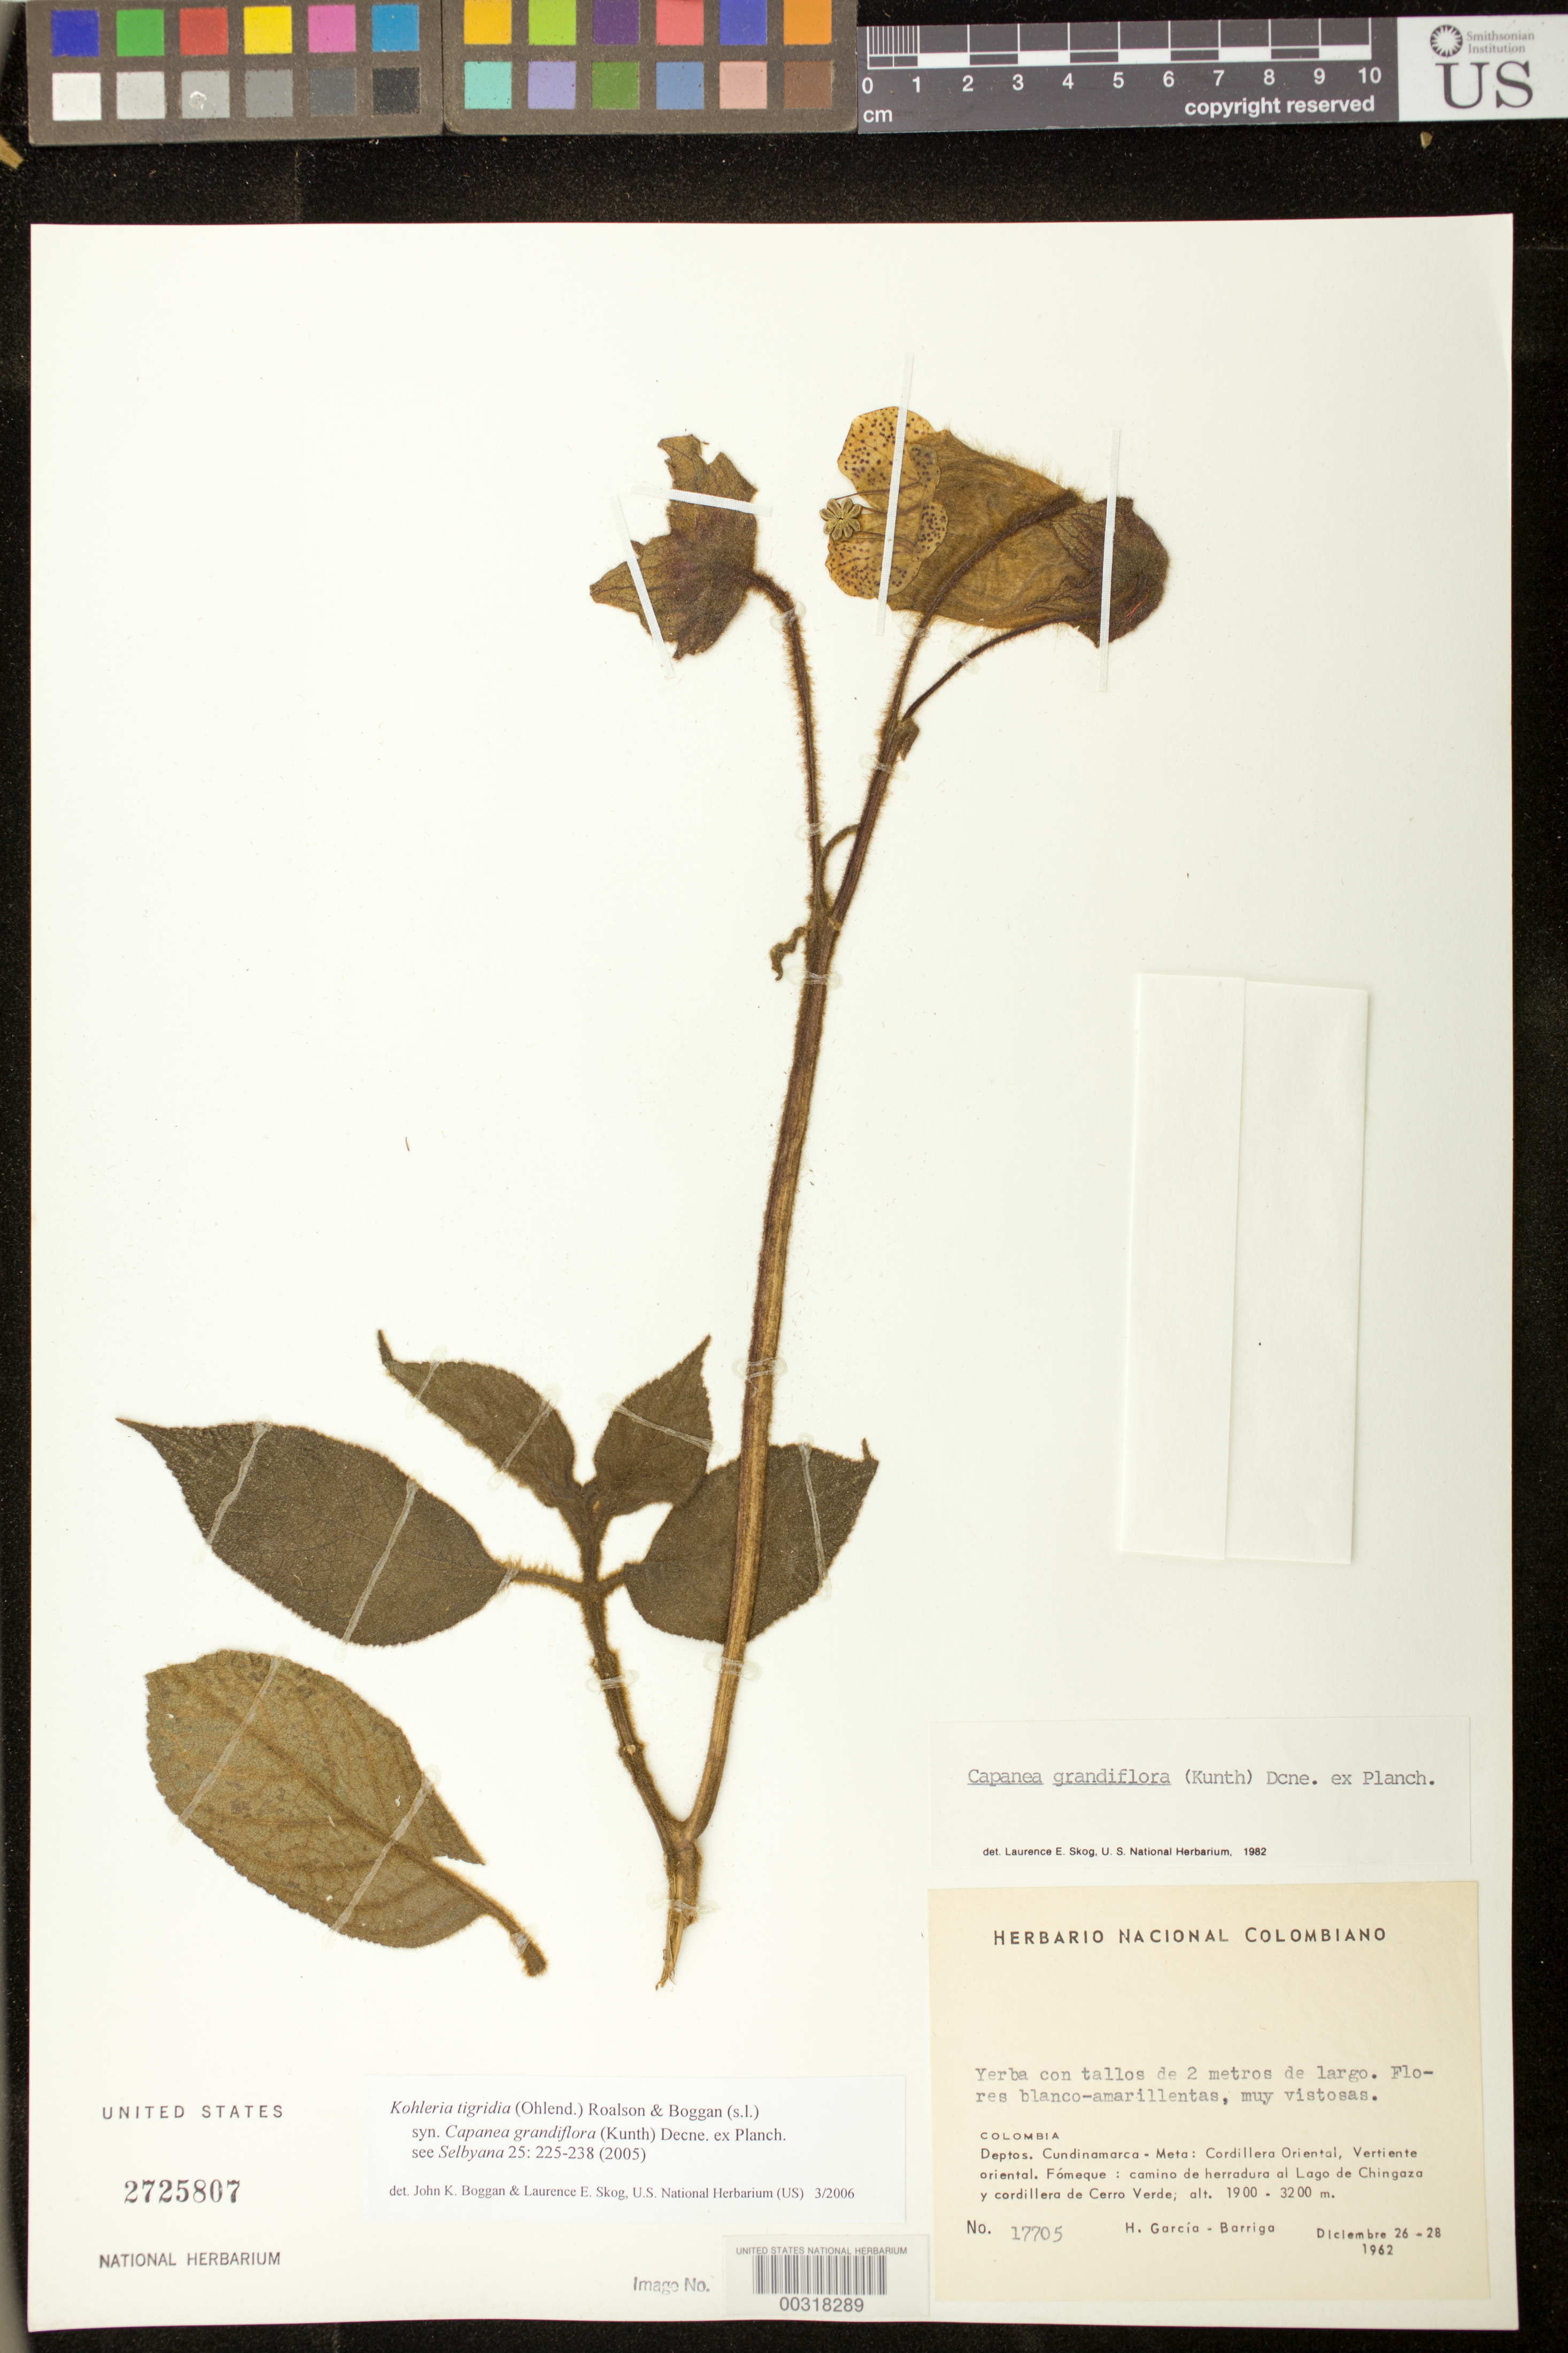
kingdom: Plantae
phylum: Tracheophyta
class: Magnoliopsida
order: Lamiales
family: Gesneriaceae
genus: Kohleria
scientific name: Kohleria tigridia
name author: (Ohlend.) Roalson & Boggan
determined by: Boggan, J. K.; Skog, L. E.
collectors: H. García Barriga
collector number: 17705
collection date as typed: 26-28 Dec 1962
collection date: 1962-12-26/1962-12-28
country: Colombia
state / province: Cundinamarca / Meta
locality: Cordillera Oriental, eastern slope, fomeque: road from Herradura al Lago Dechingaza and Cordillera de Cerro Verde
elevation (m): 1900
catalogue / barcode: US 2725807